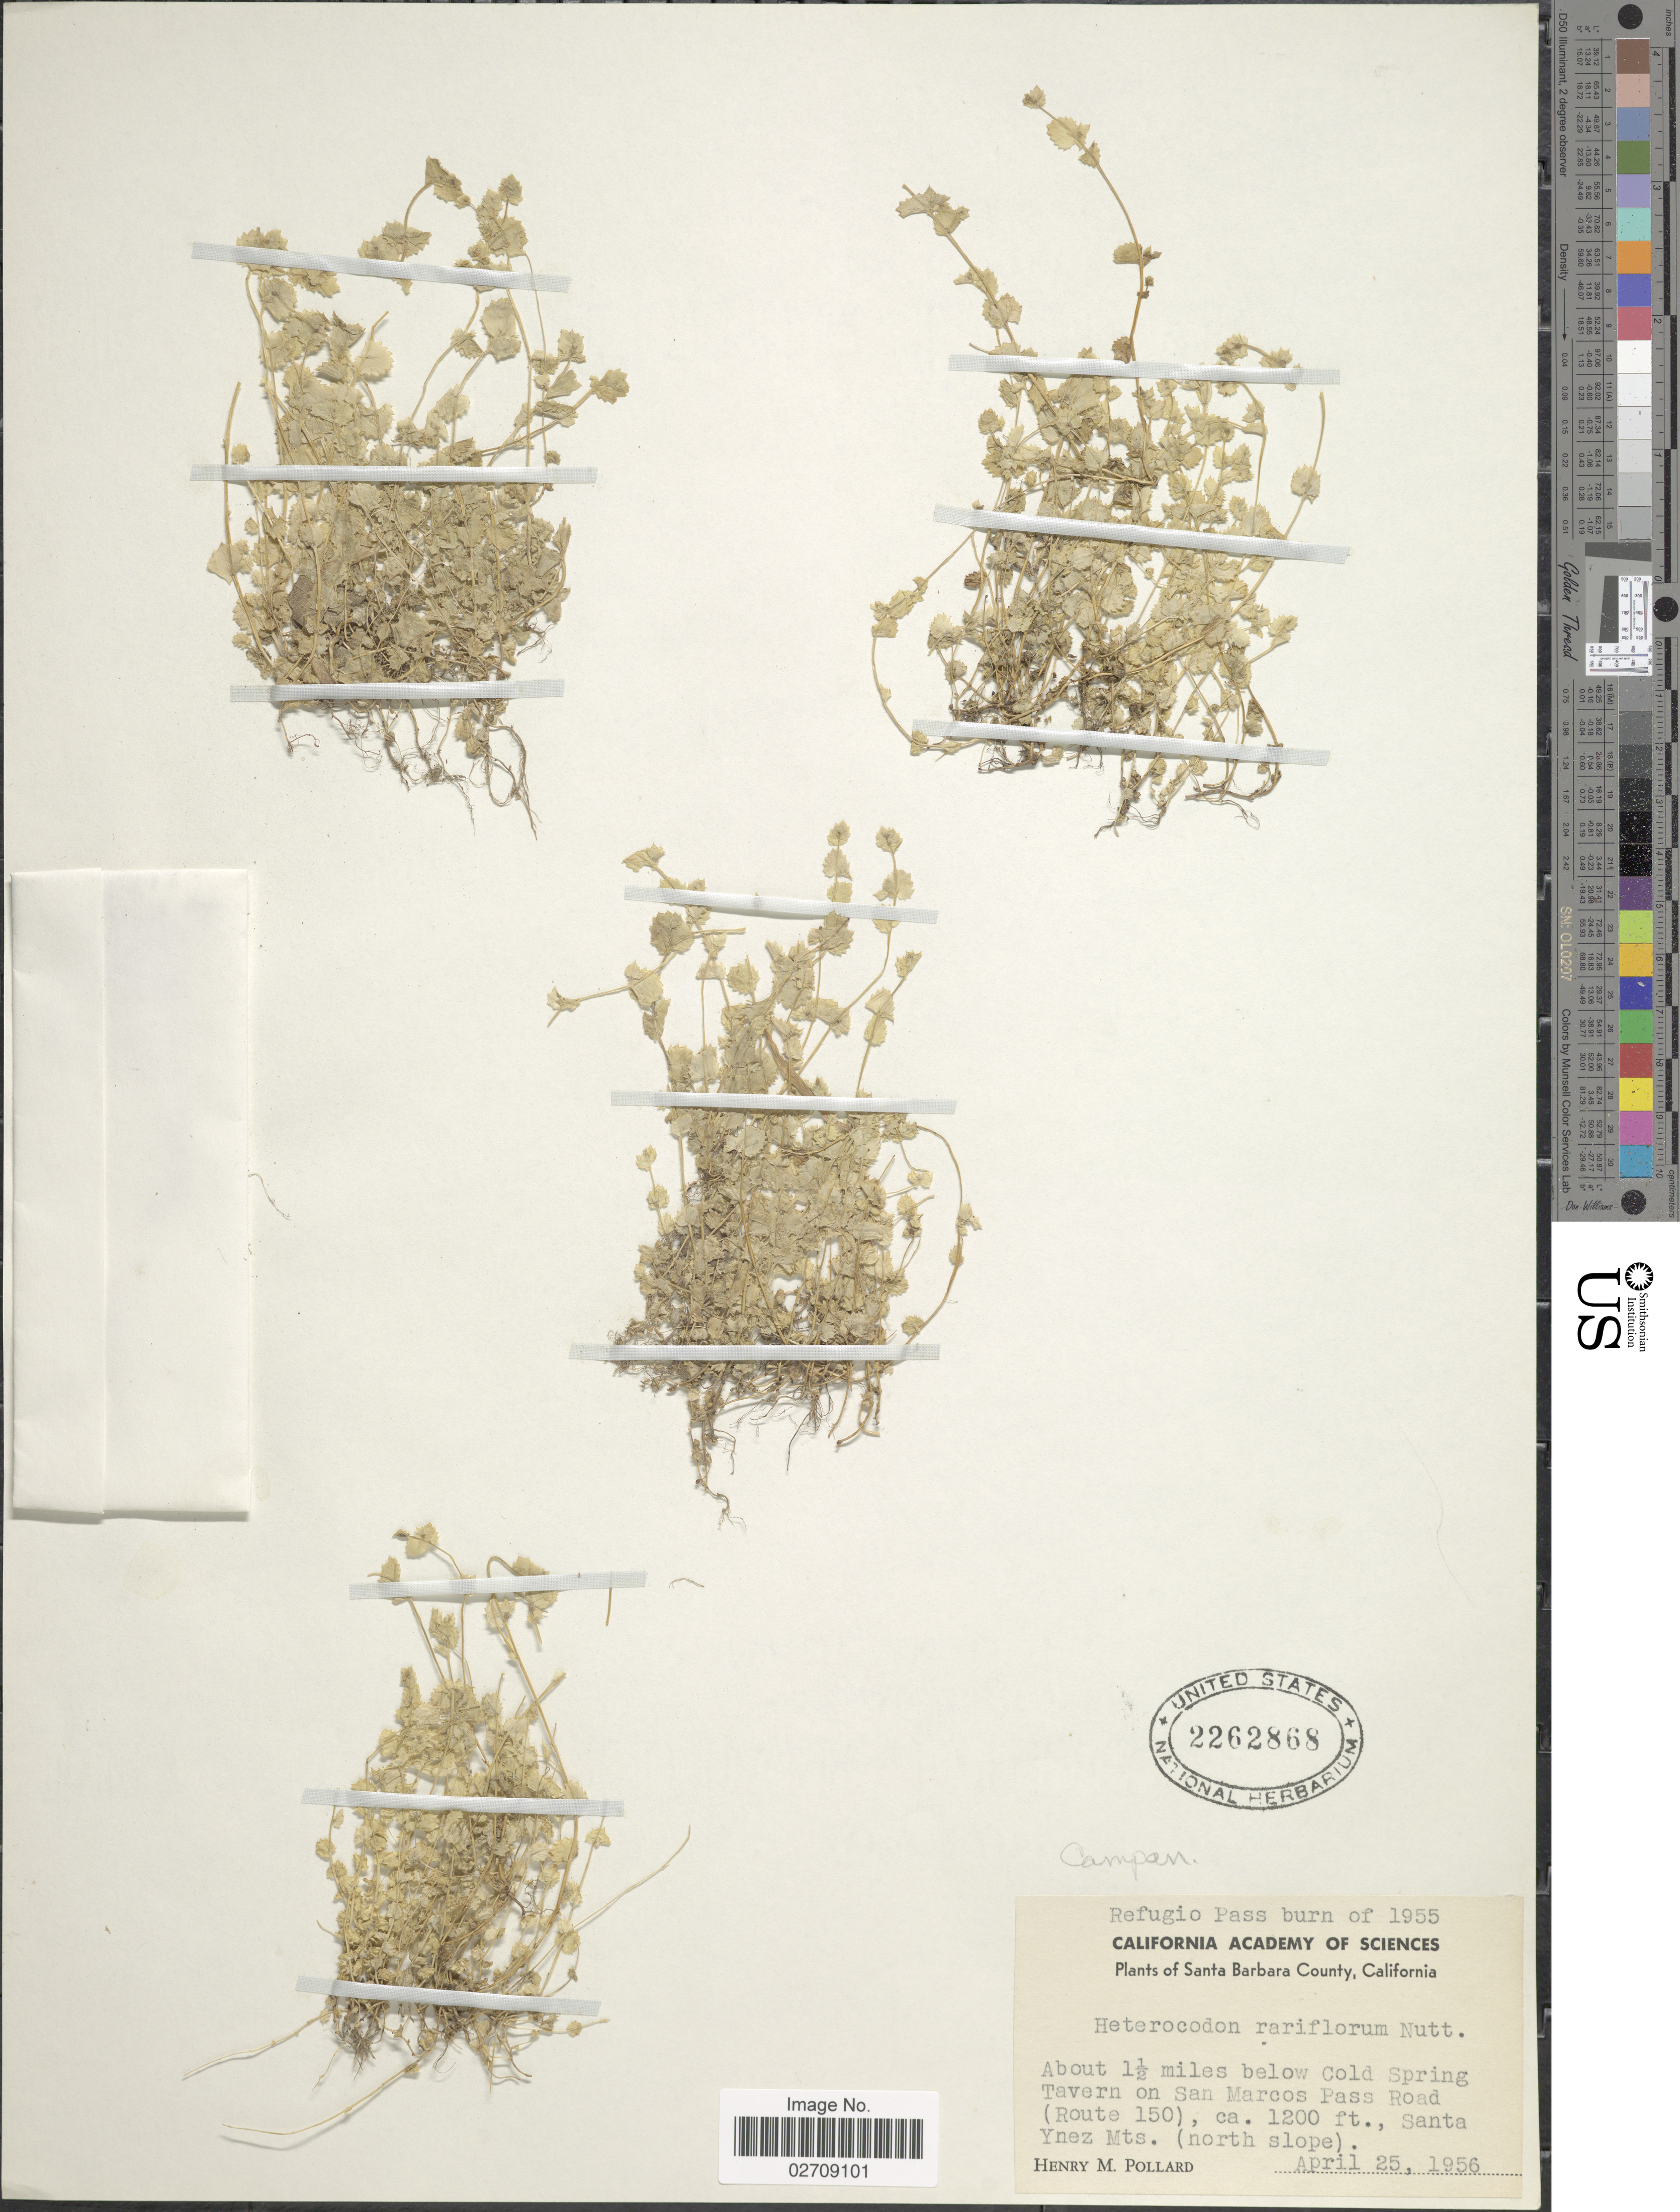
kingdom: Plantae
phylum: Tracheophyta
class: Magnoliopsida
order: Asterales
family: Campanulaceae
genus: Heterocodon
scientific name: Heterocodon rariflorum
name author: Nutt.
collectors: H. M. Pollard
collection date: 1956-04-25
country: United States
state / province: California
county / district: Santa Barbara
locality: Refugio Pass burn of 1955, Santa Barbara County. About 1½ miles below Cold Spring Tavern on San Marcos Pass Road (Route 150). Santa Ynez Mts. (north slope)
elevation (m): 366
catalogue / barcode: US 2262868